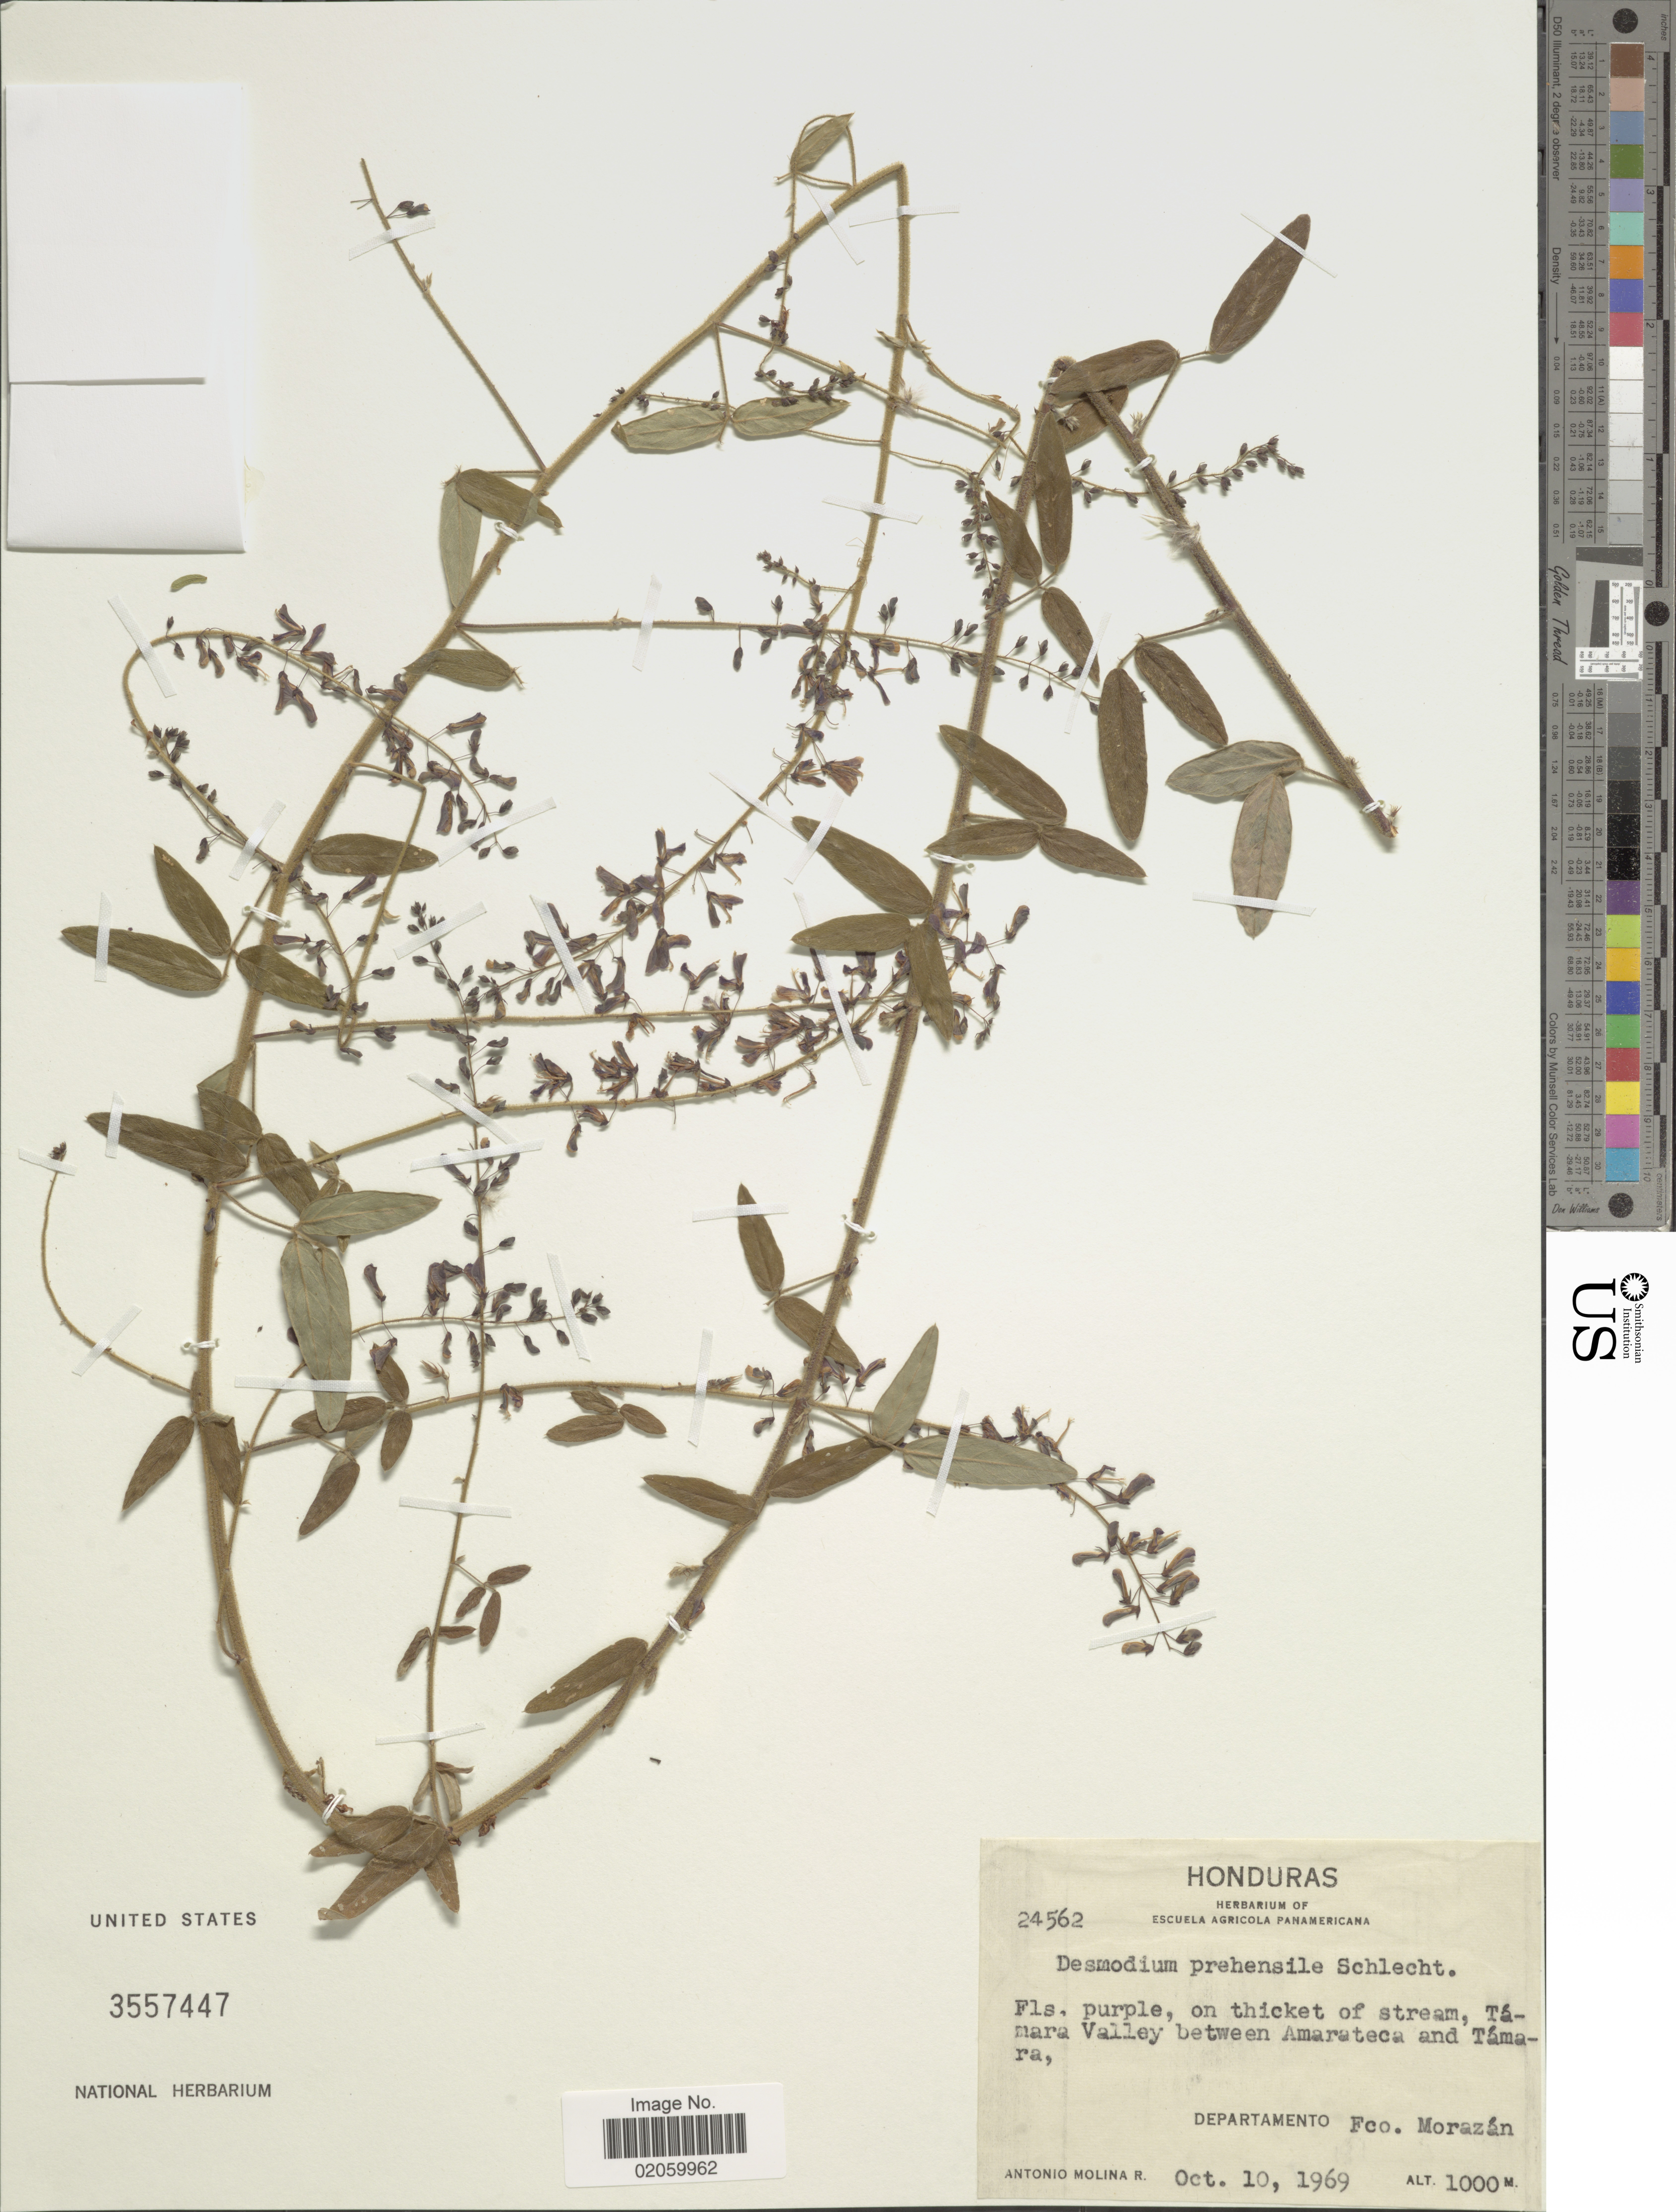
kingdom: Plantae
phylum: Tracheophyta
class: Magnoliopsida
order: Fabales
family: Fabaceae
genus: Desmodium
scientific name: Desmodium prehensile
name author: Schltdl.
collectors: A. Molina R.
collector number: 24562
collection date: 1969-10-10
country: Honduras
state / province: Fco. Morazán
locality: Tamara Valley between Amarateca and Tamara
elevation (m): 1000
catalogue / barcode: US 3557447